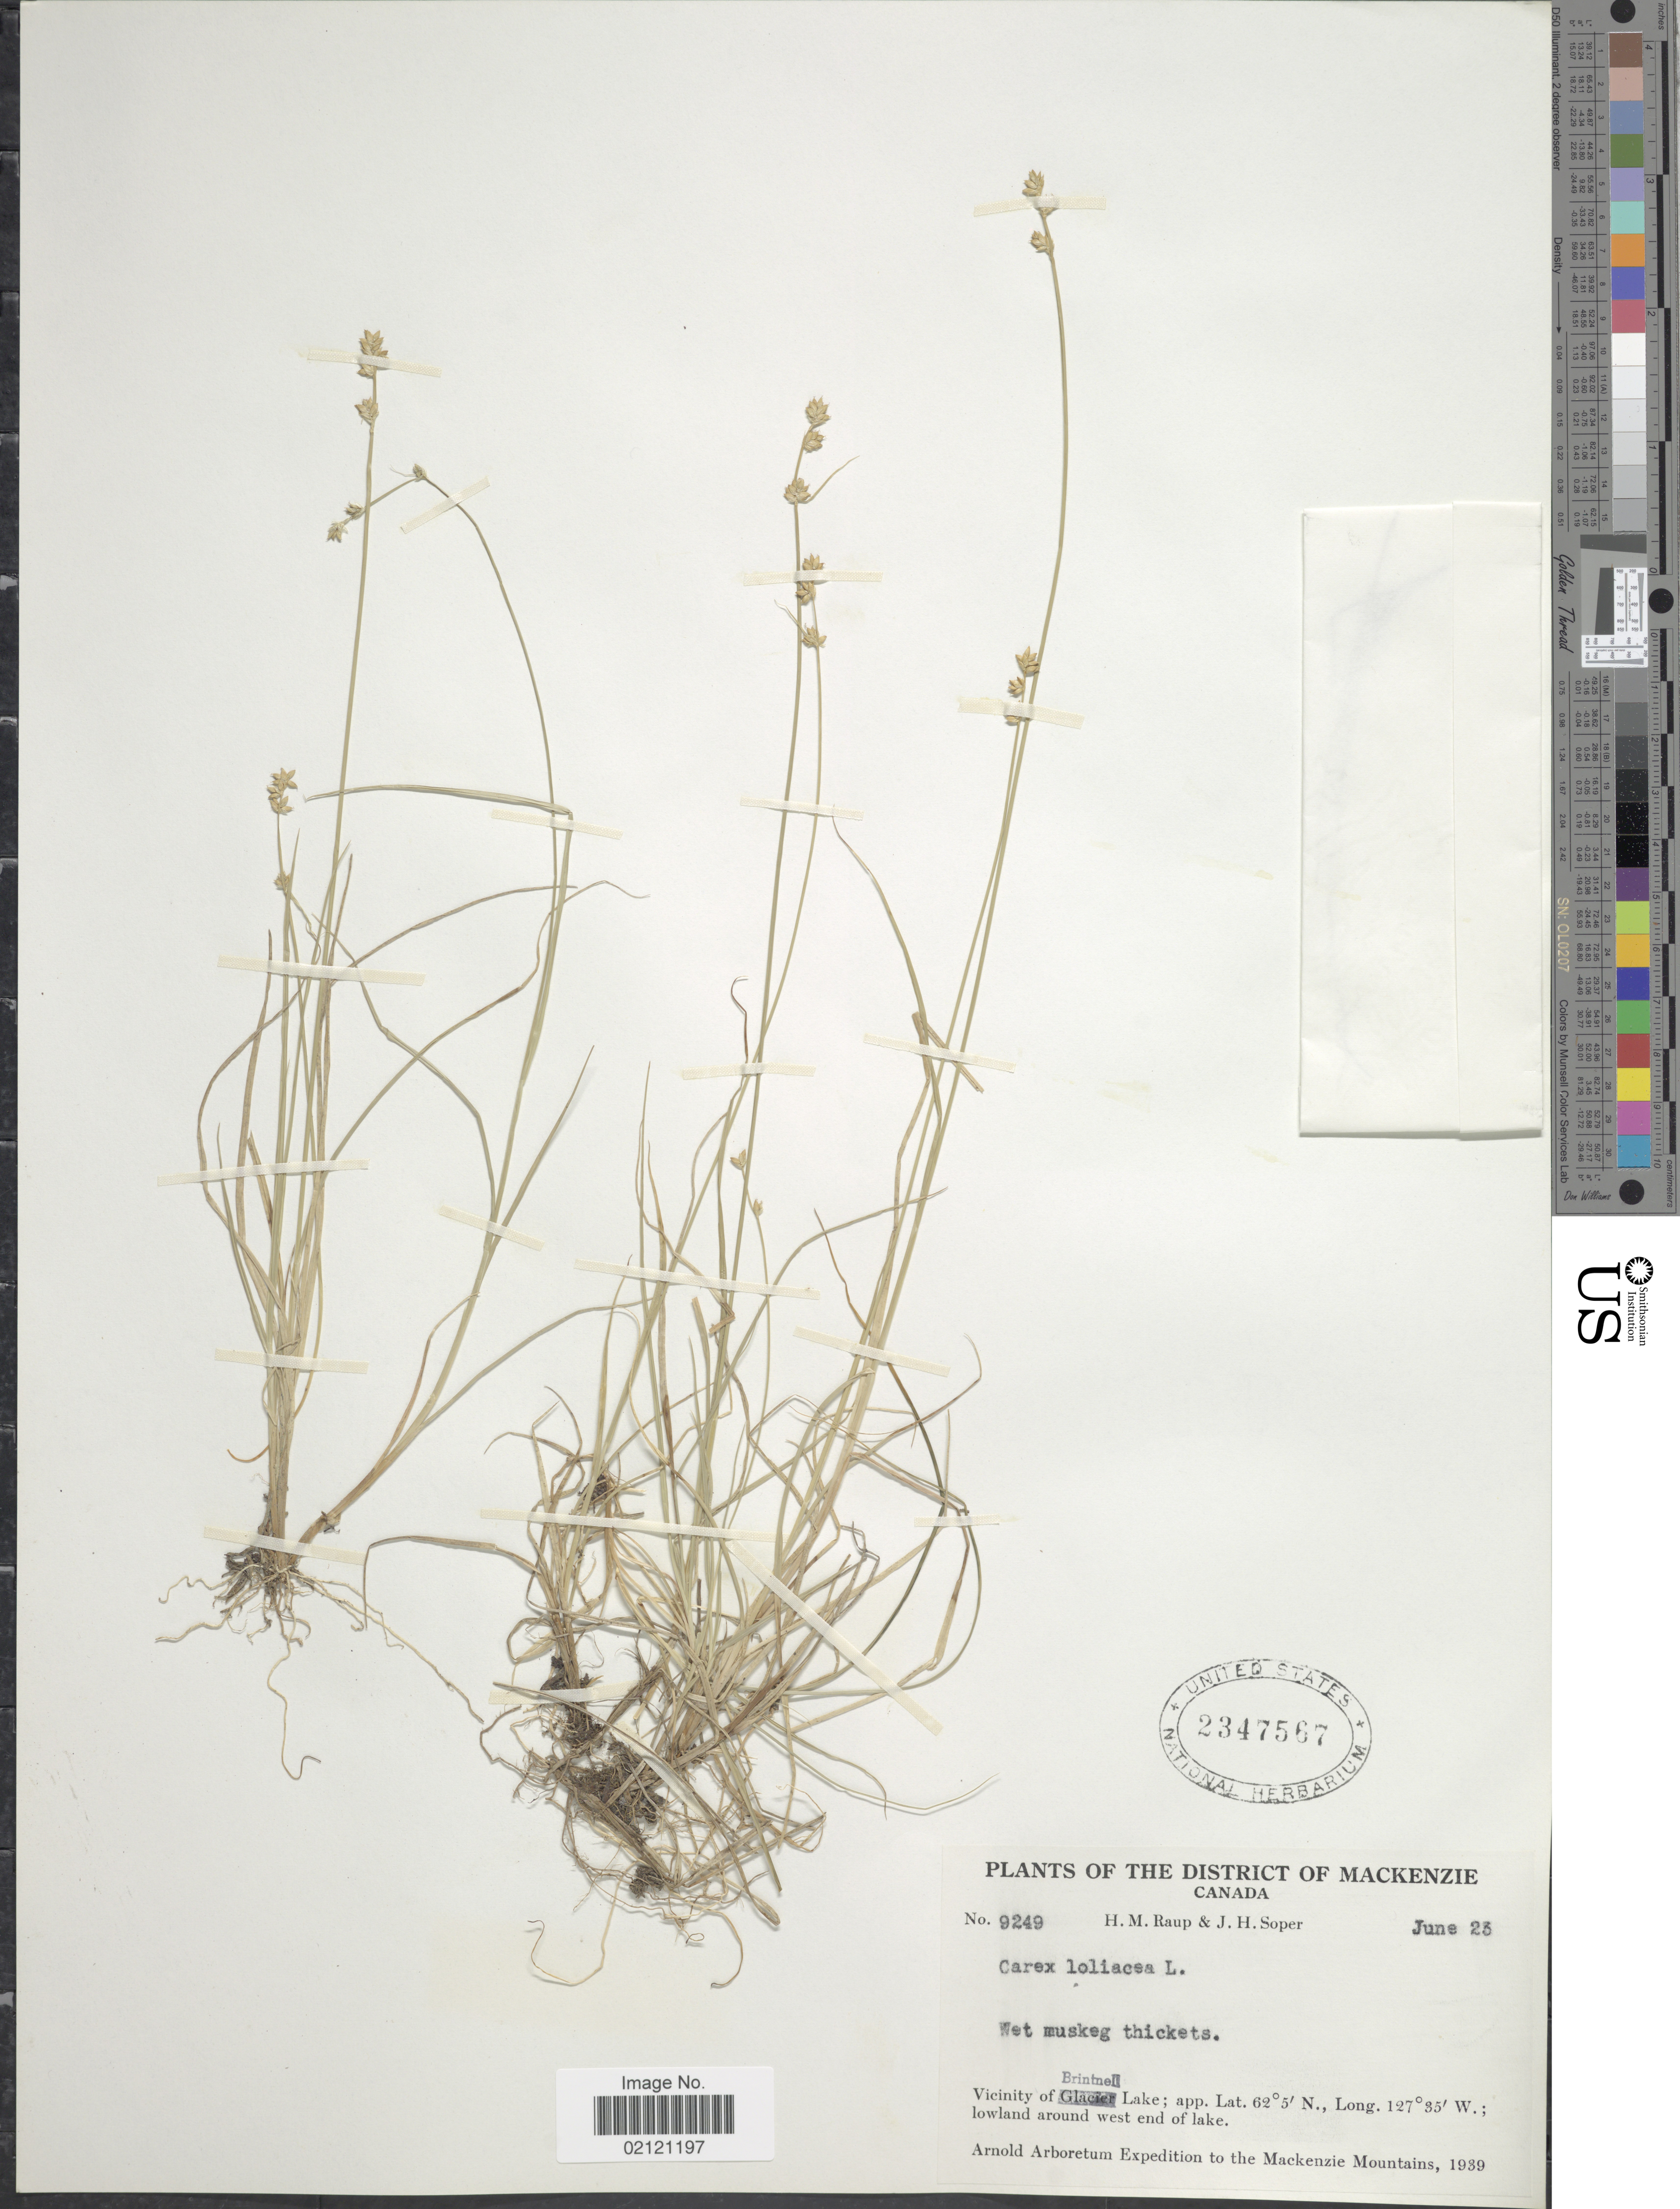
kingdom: Plantae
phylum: Tracheophyta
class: Liliopsida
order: Poales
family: Cyperaceae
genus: Carex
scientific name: Carex loliacea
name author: L.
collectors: H. Raup & J. H. Soper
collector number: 9249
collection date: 1939-06-23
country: Canada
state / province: British Columbia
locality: The District of Mackenzie, Vicinity of Brintnell Lake, lowland around west end of lake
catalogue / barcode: US 2347567